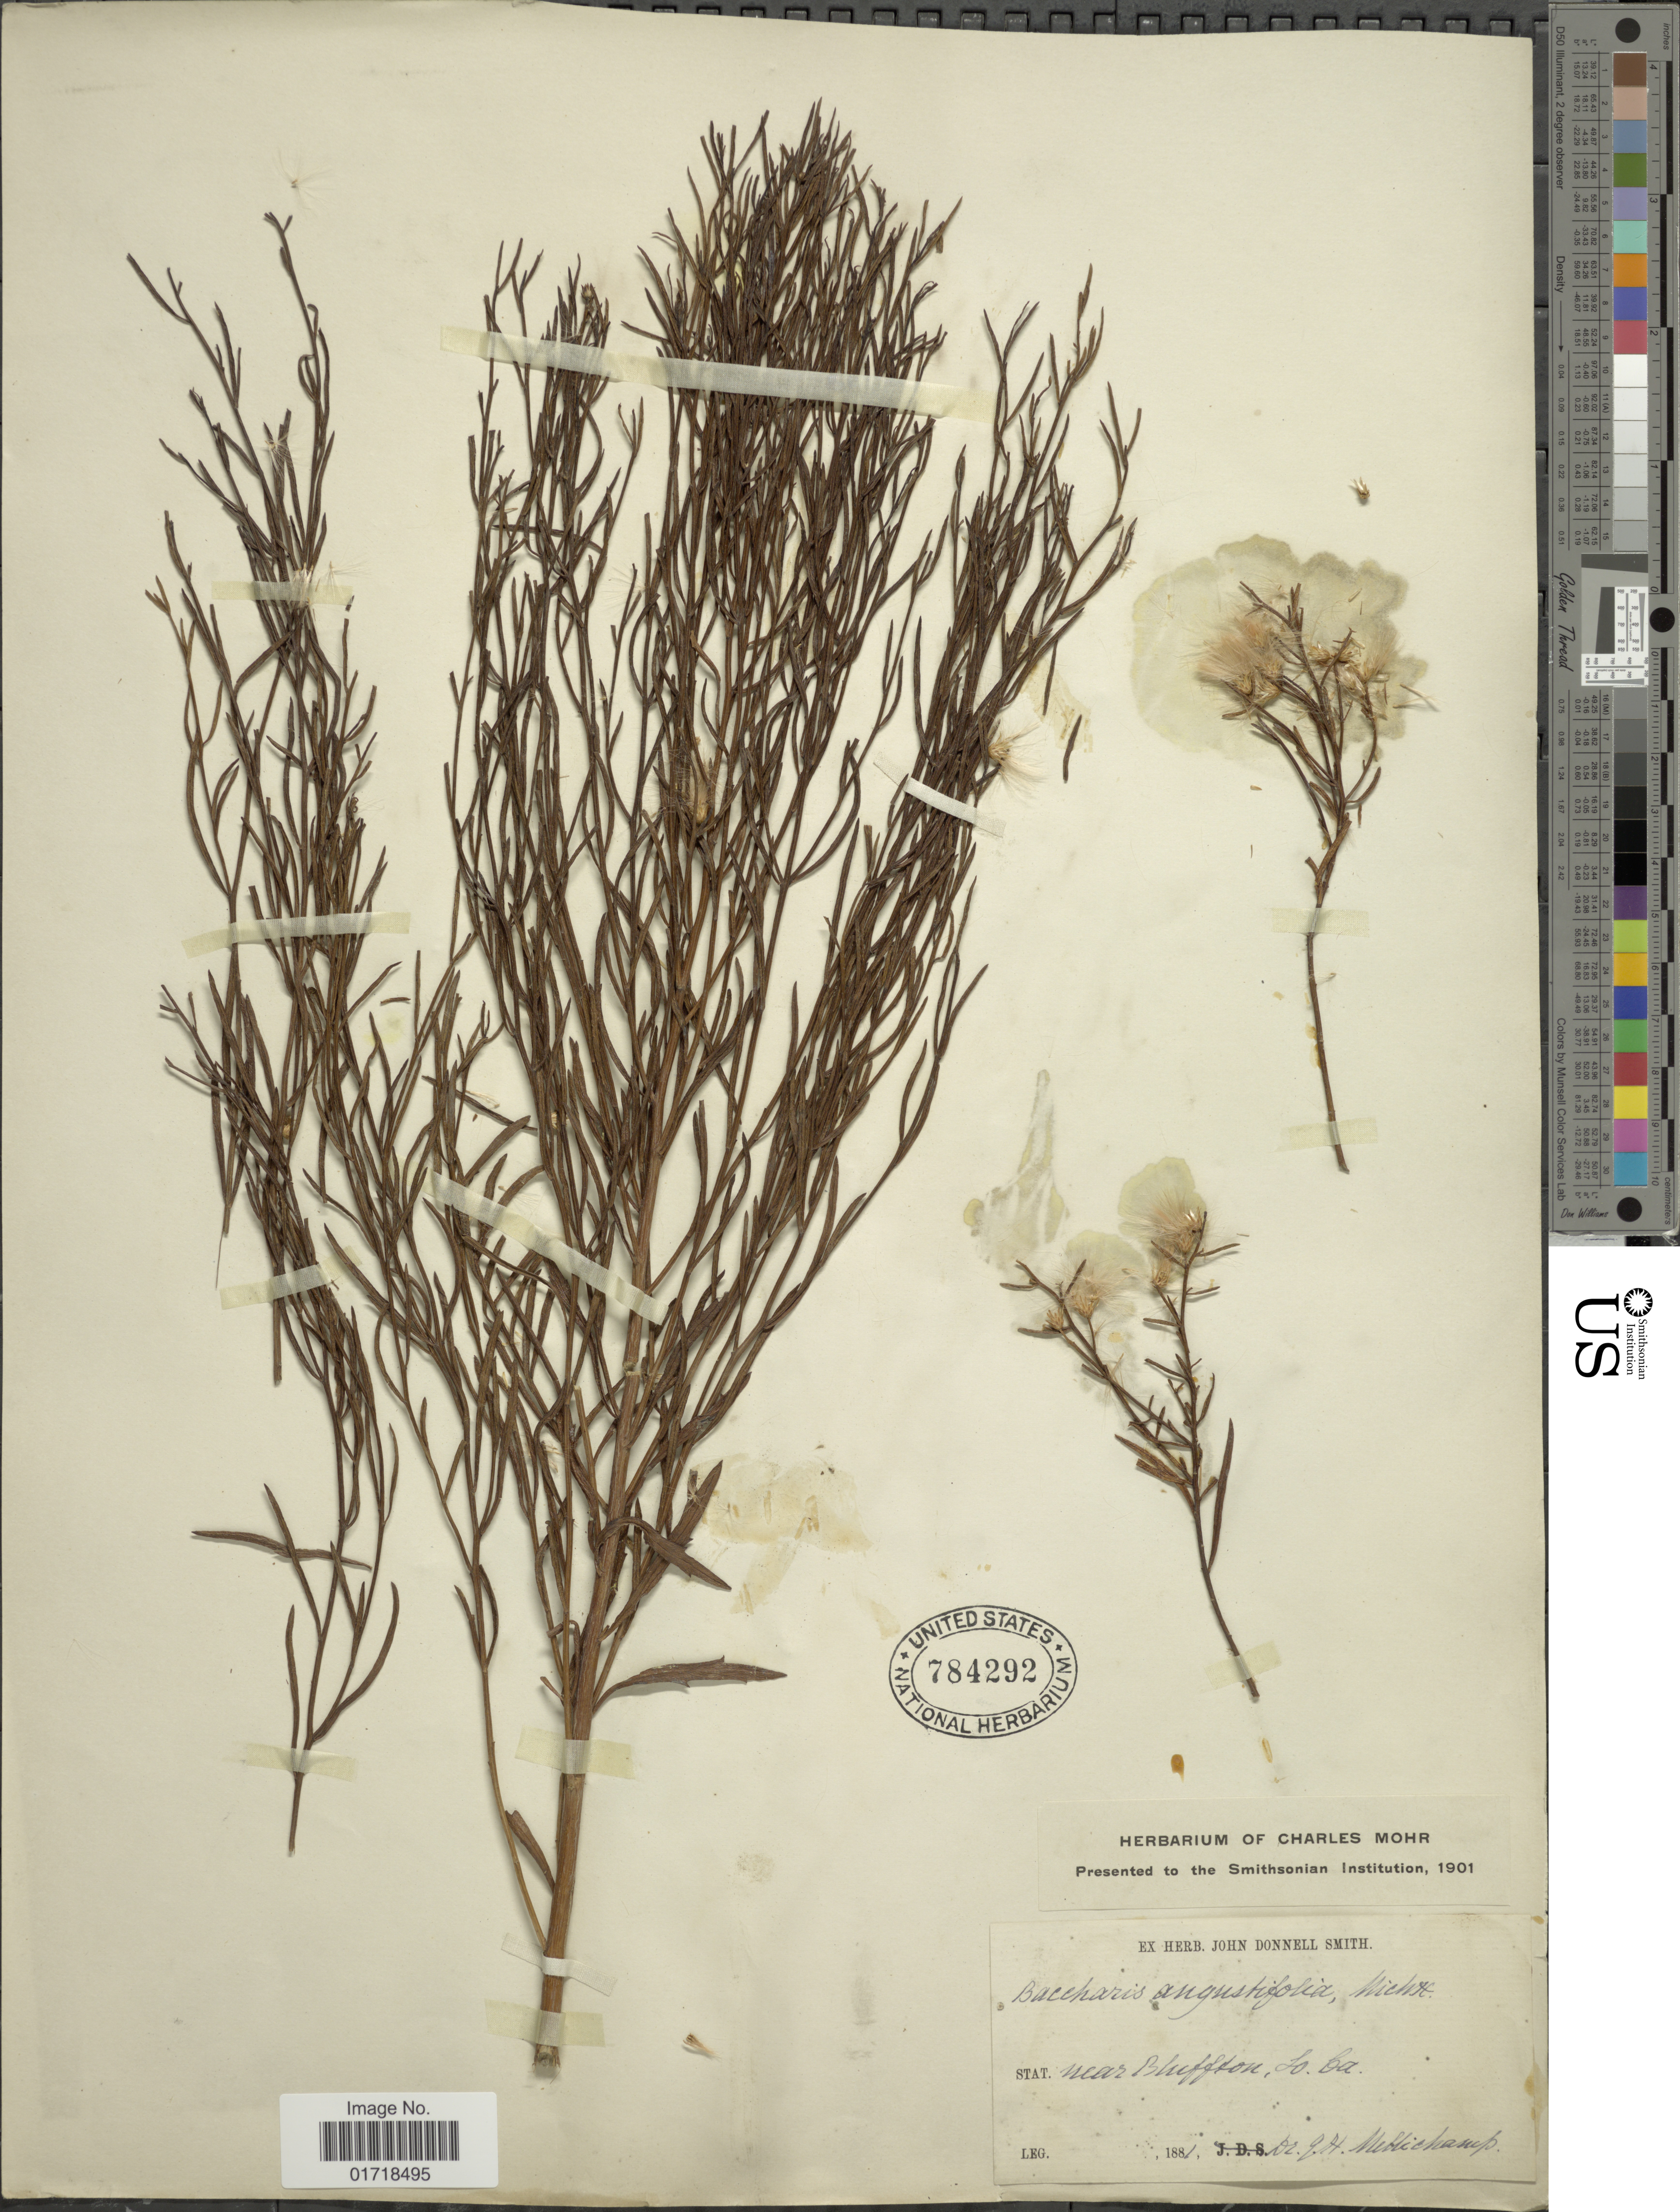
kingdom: Plantae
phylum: Tracheophyta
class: Magnoliopsida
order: Asterales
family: Asteraceae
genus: Baccharis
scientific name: Baccharis angustifolia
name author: Michx.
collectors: Q. Mellichamp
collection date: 1881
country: United States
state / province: South Carolina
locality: Near Bluffton.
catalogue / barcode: US 784292